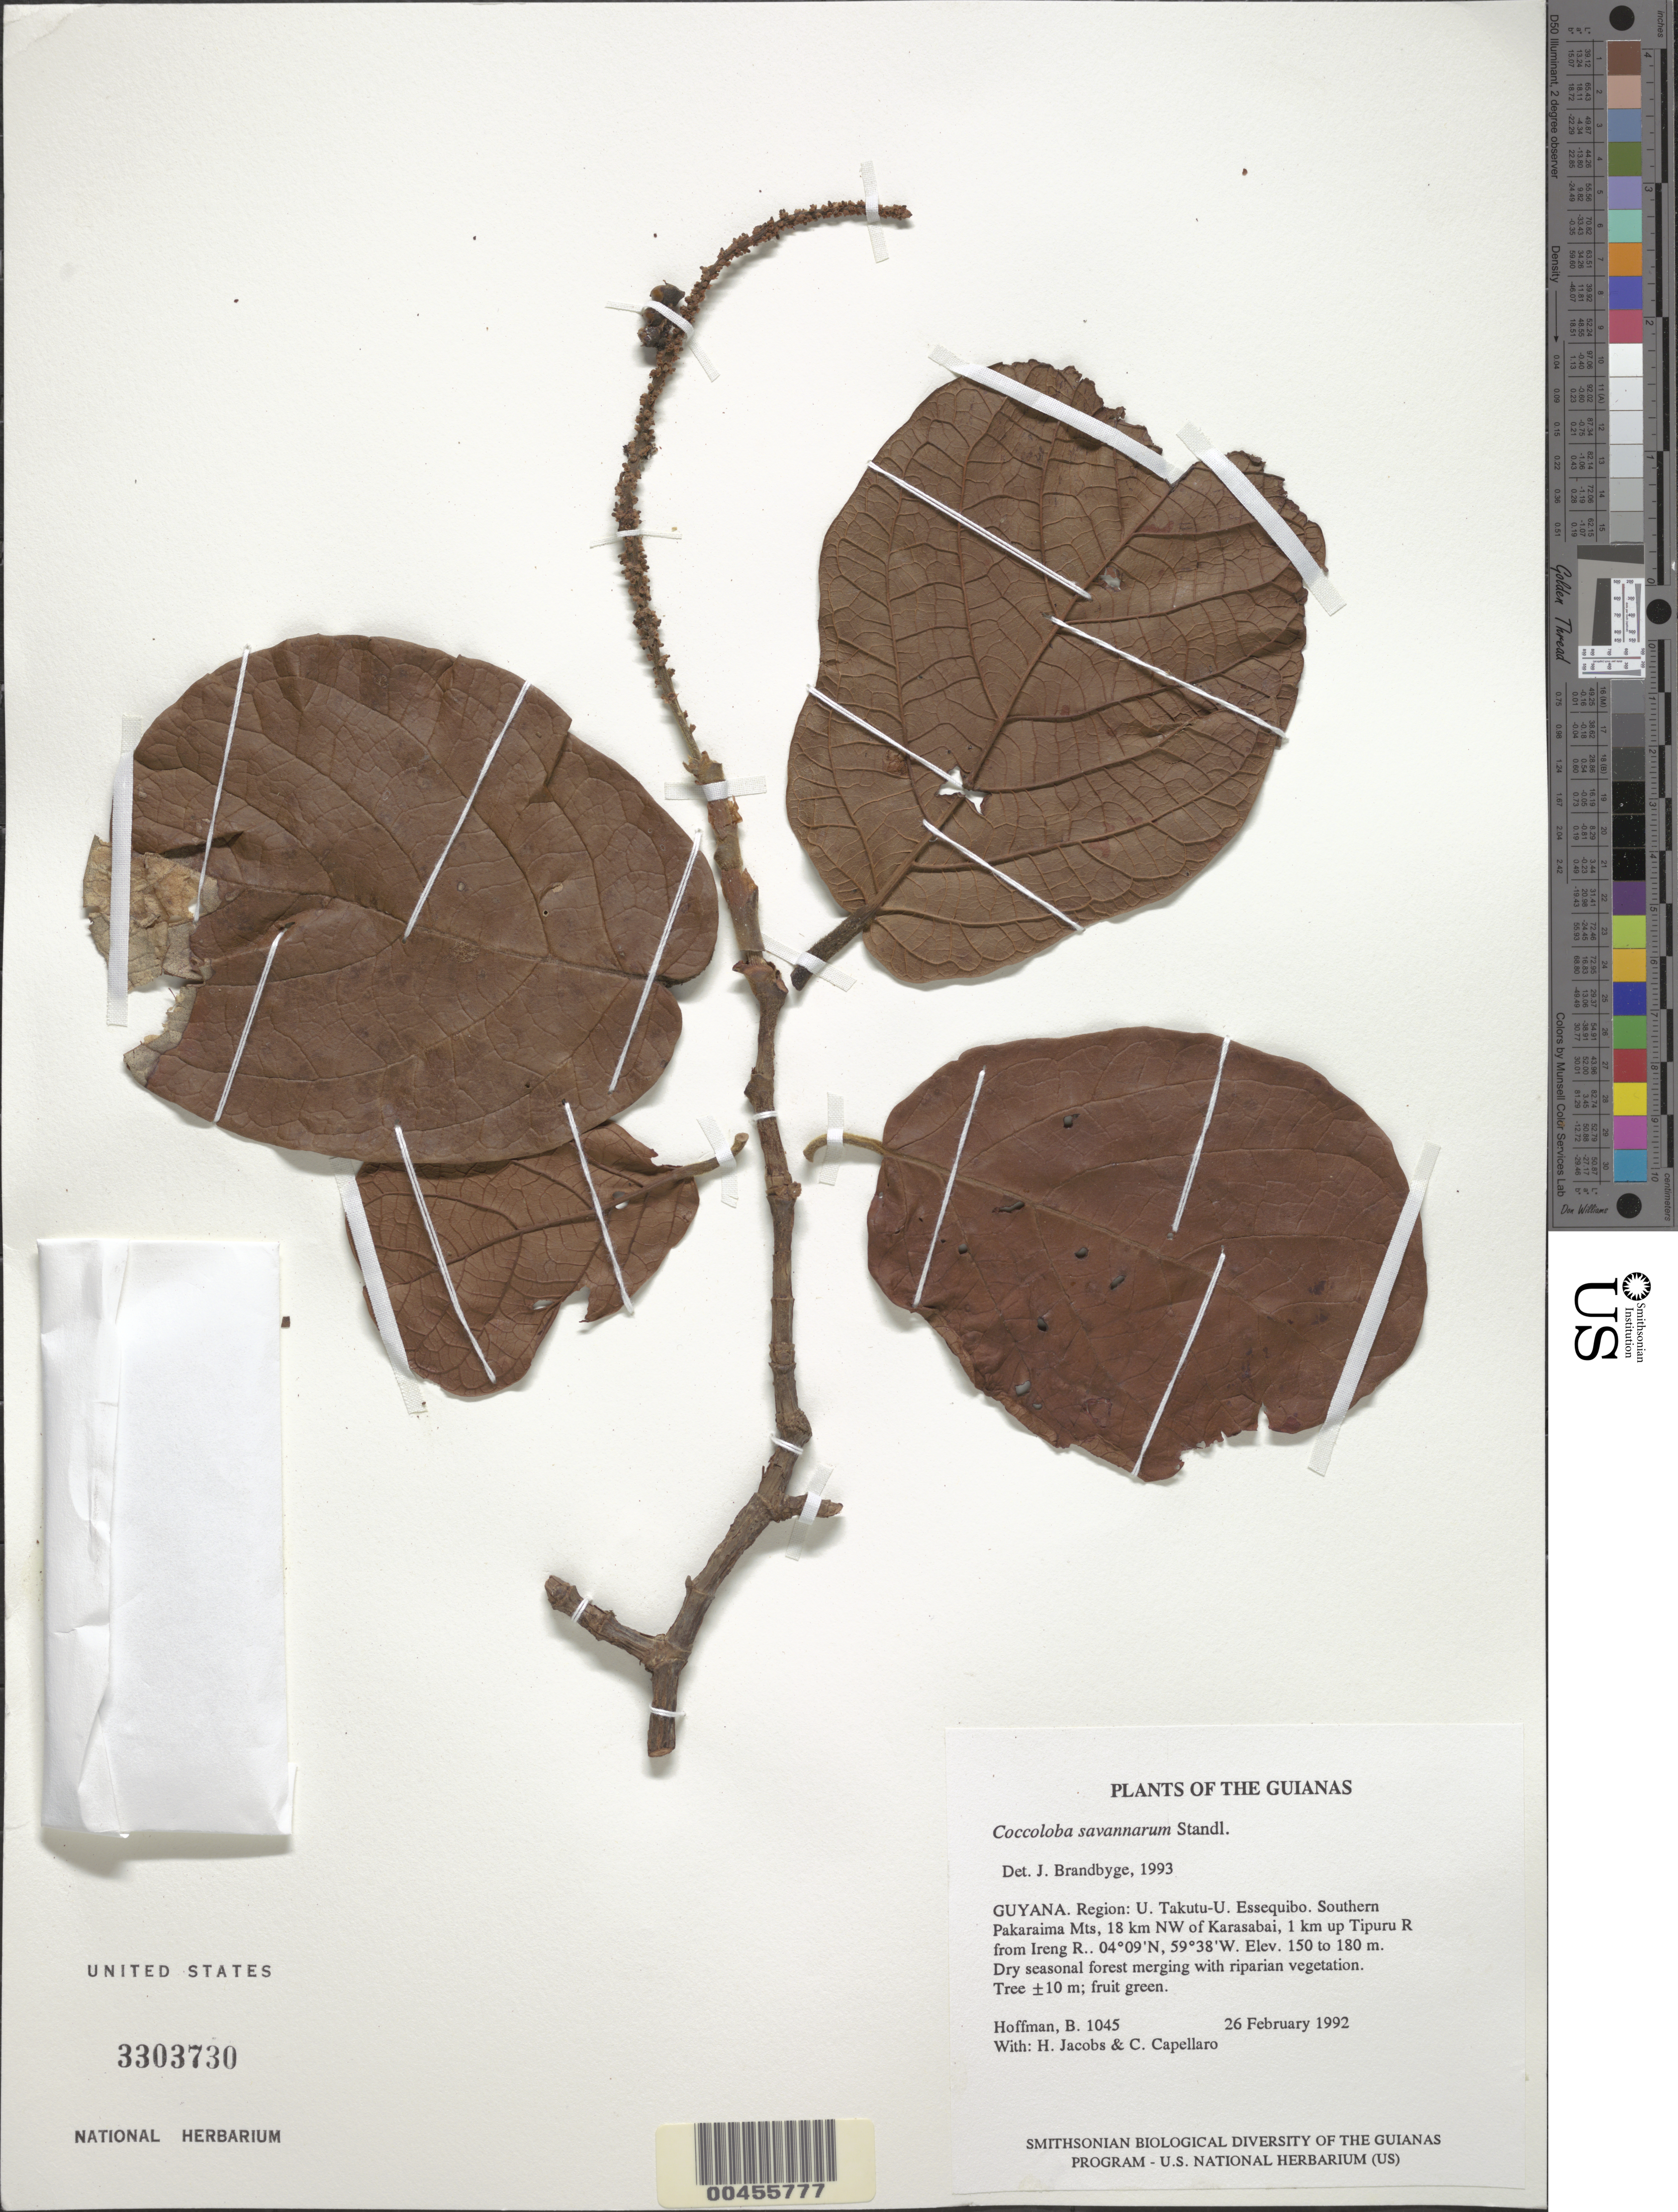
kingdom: Plantae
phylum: Tracheophyta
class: Magnoliopsida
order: Caryophyllales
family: Polygonaceae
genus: Coccoloba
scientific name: Coccoloba savannarum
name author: Standl.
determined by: Brandbyge, J.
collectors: B. Hoffman, H. Jacobs & C. Capellaro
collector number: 1045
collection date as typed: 26 February 1992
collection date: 1992-02-26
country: Guyana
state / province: U. Takutu-U. Essequibo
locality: Southern Pakaraima Mts, 18 km NW of Karasabai, 1 km up Tipuru River from Ireng River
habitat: Dry seasonal forest merging with riparian vegetation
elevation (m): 150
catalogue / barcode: US 3303730